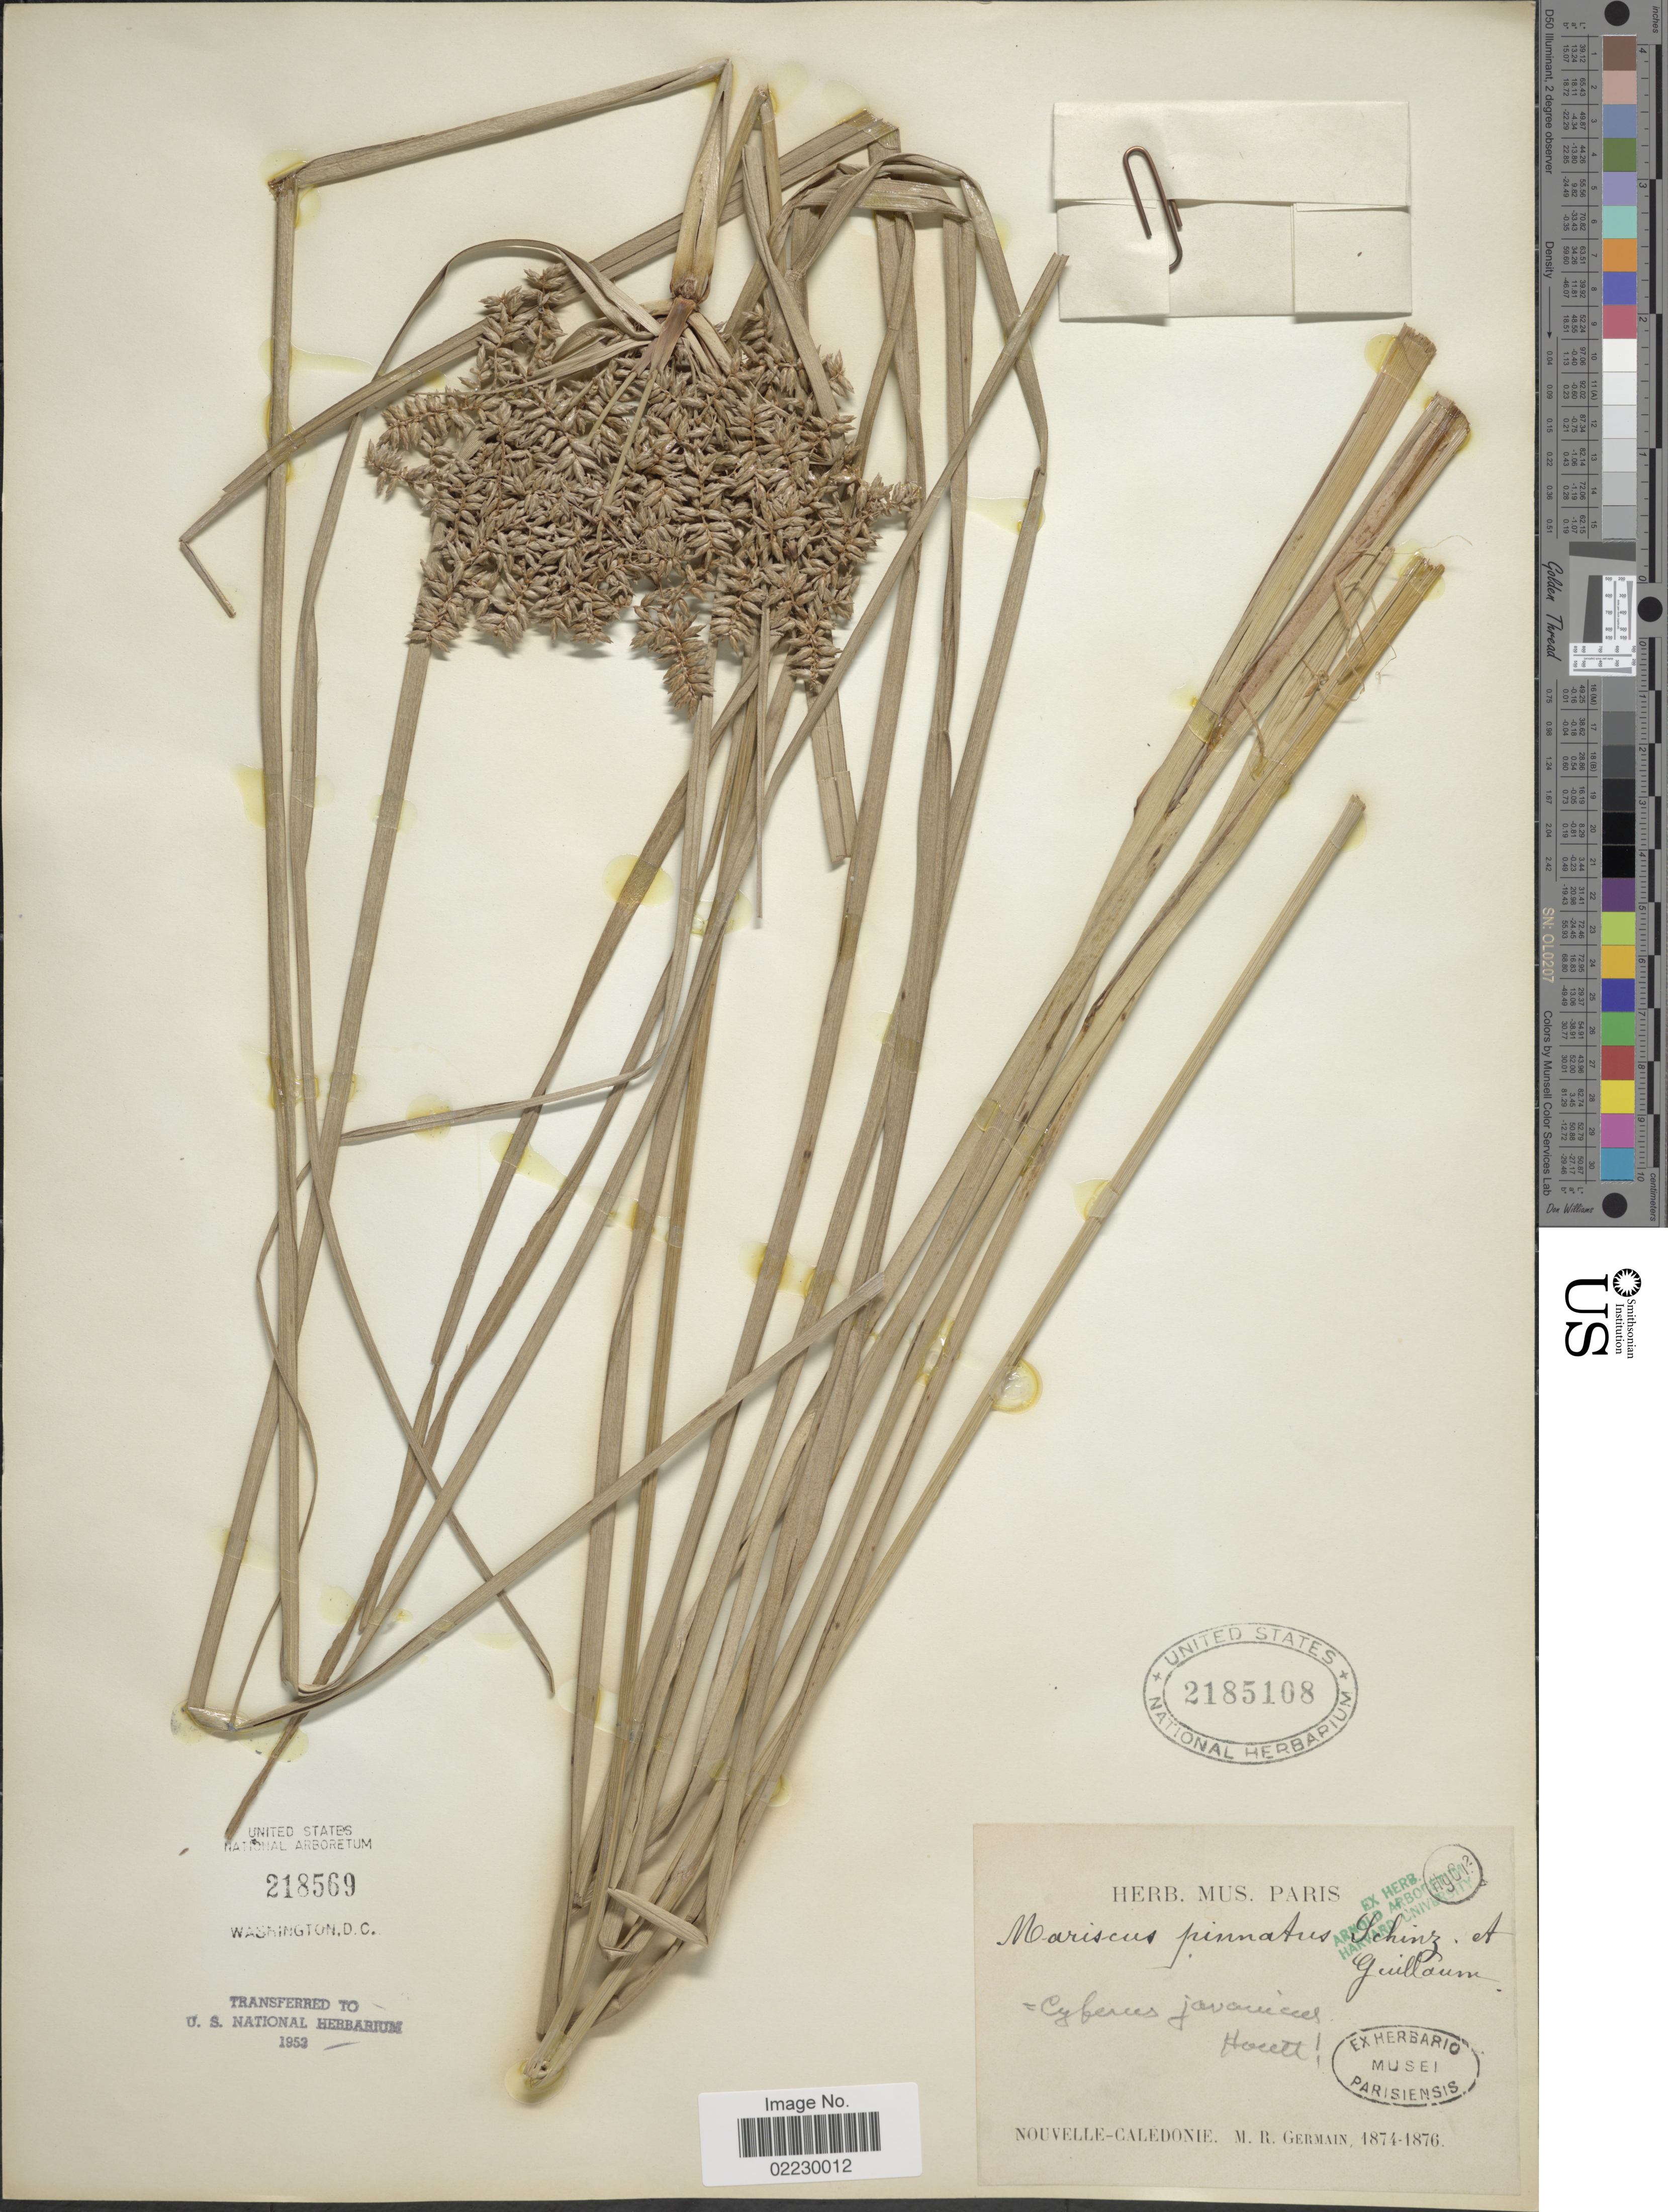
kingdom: Plantae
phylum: Tracheophyta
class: Liliopsida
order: Poales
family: Cyperaceae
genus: Cyperus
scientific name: Cyperus javanicus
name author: Houtt.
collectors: M. Germain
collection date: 1874/1876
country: New Caledonia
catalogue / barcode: US 2185108